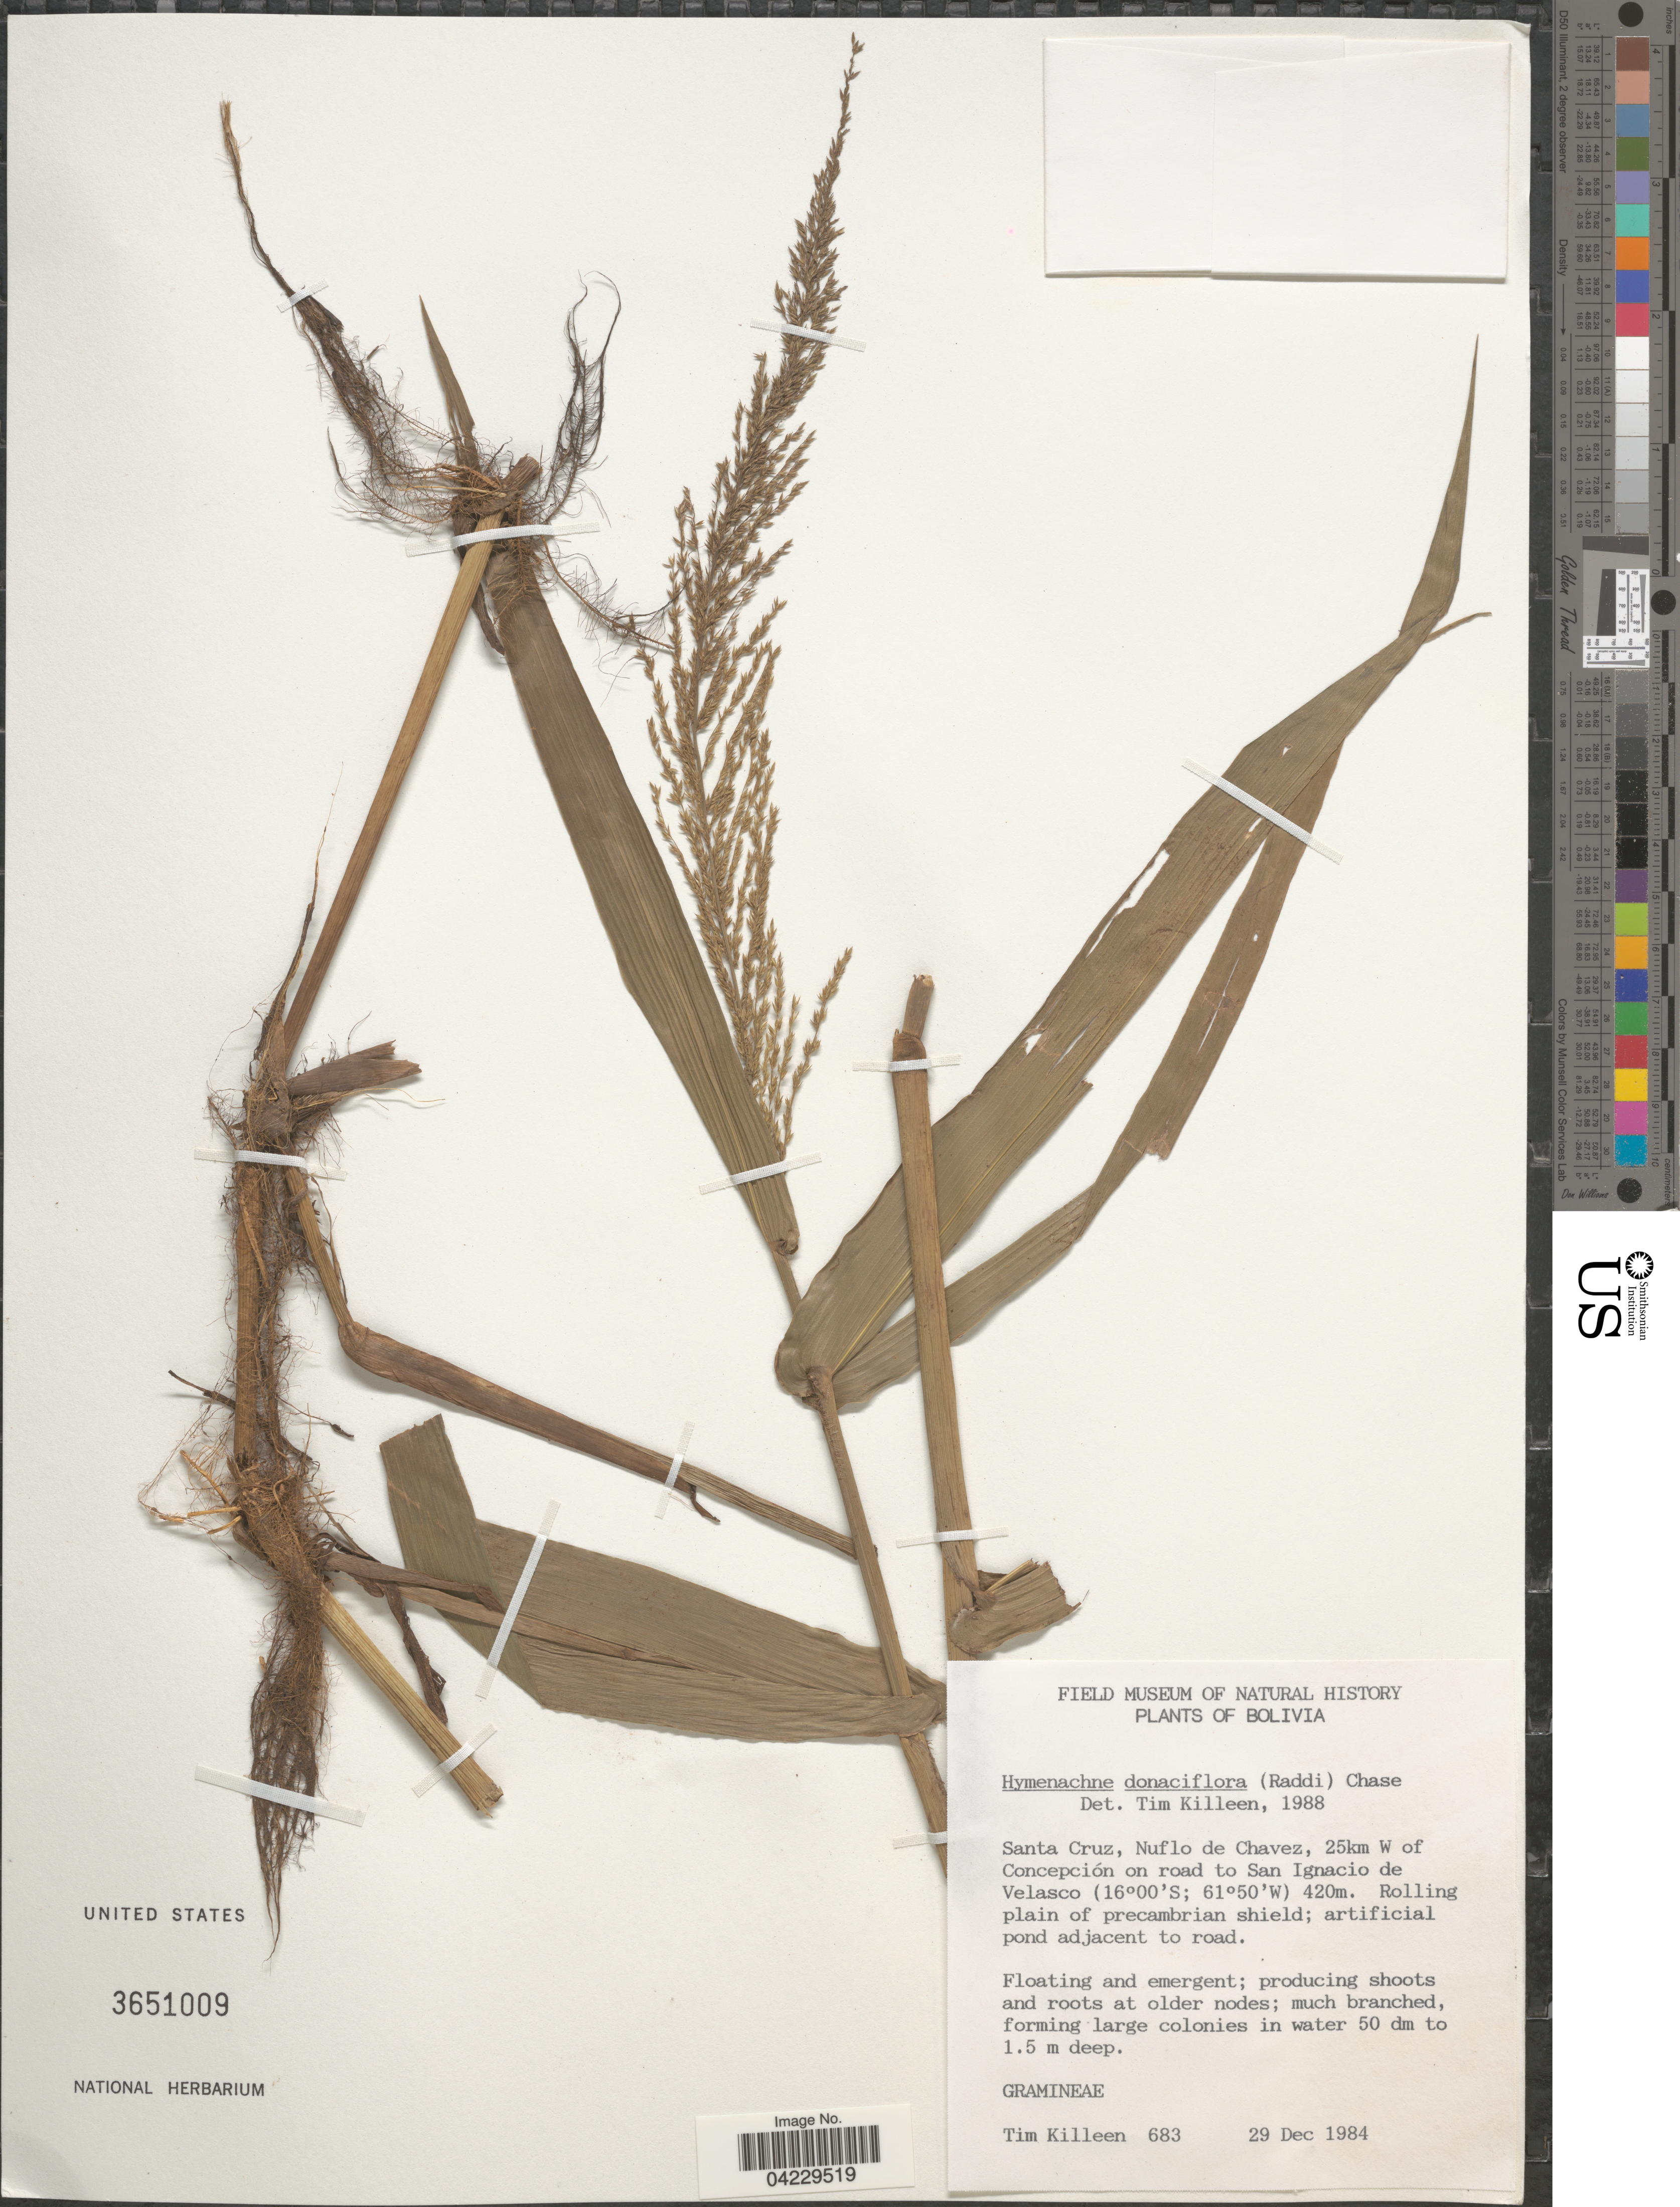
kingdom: Plantae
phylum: Tracheophyta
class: Liliopsida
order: Poales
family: Poaceae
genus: Hymenachne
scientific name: Hymenachne donacifolia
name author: (Raddi) Chase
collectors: T. J. Killeen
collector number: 683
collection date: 1984-12-29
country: Bolivia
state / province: Santa Cruz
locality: Nuflo de Chavez, 25km W of Concepción on road to San Ignacio de Velasco.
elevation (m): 420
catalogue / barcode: US 3651009